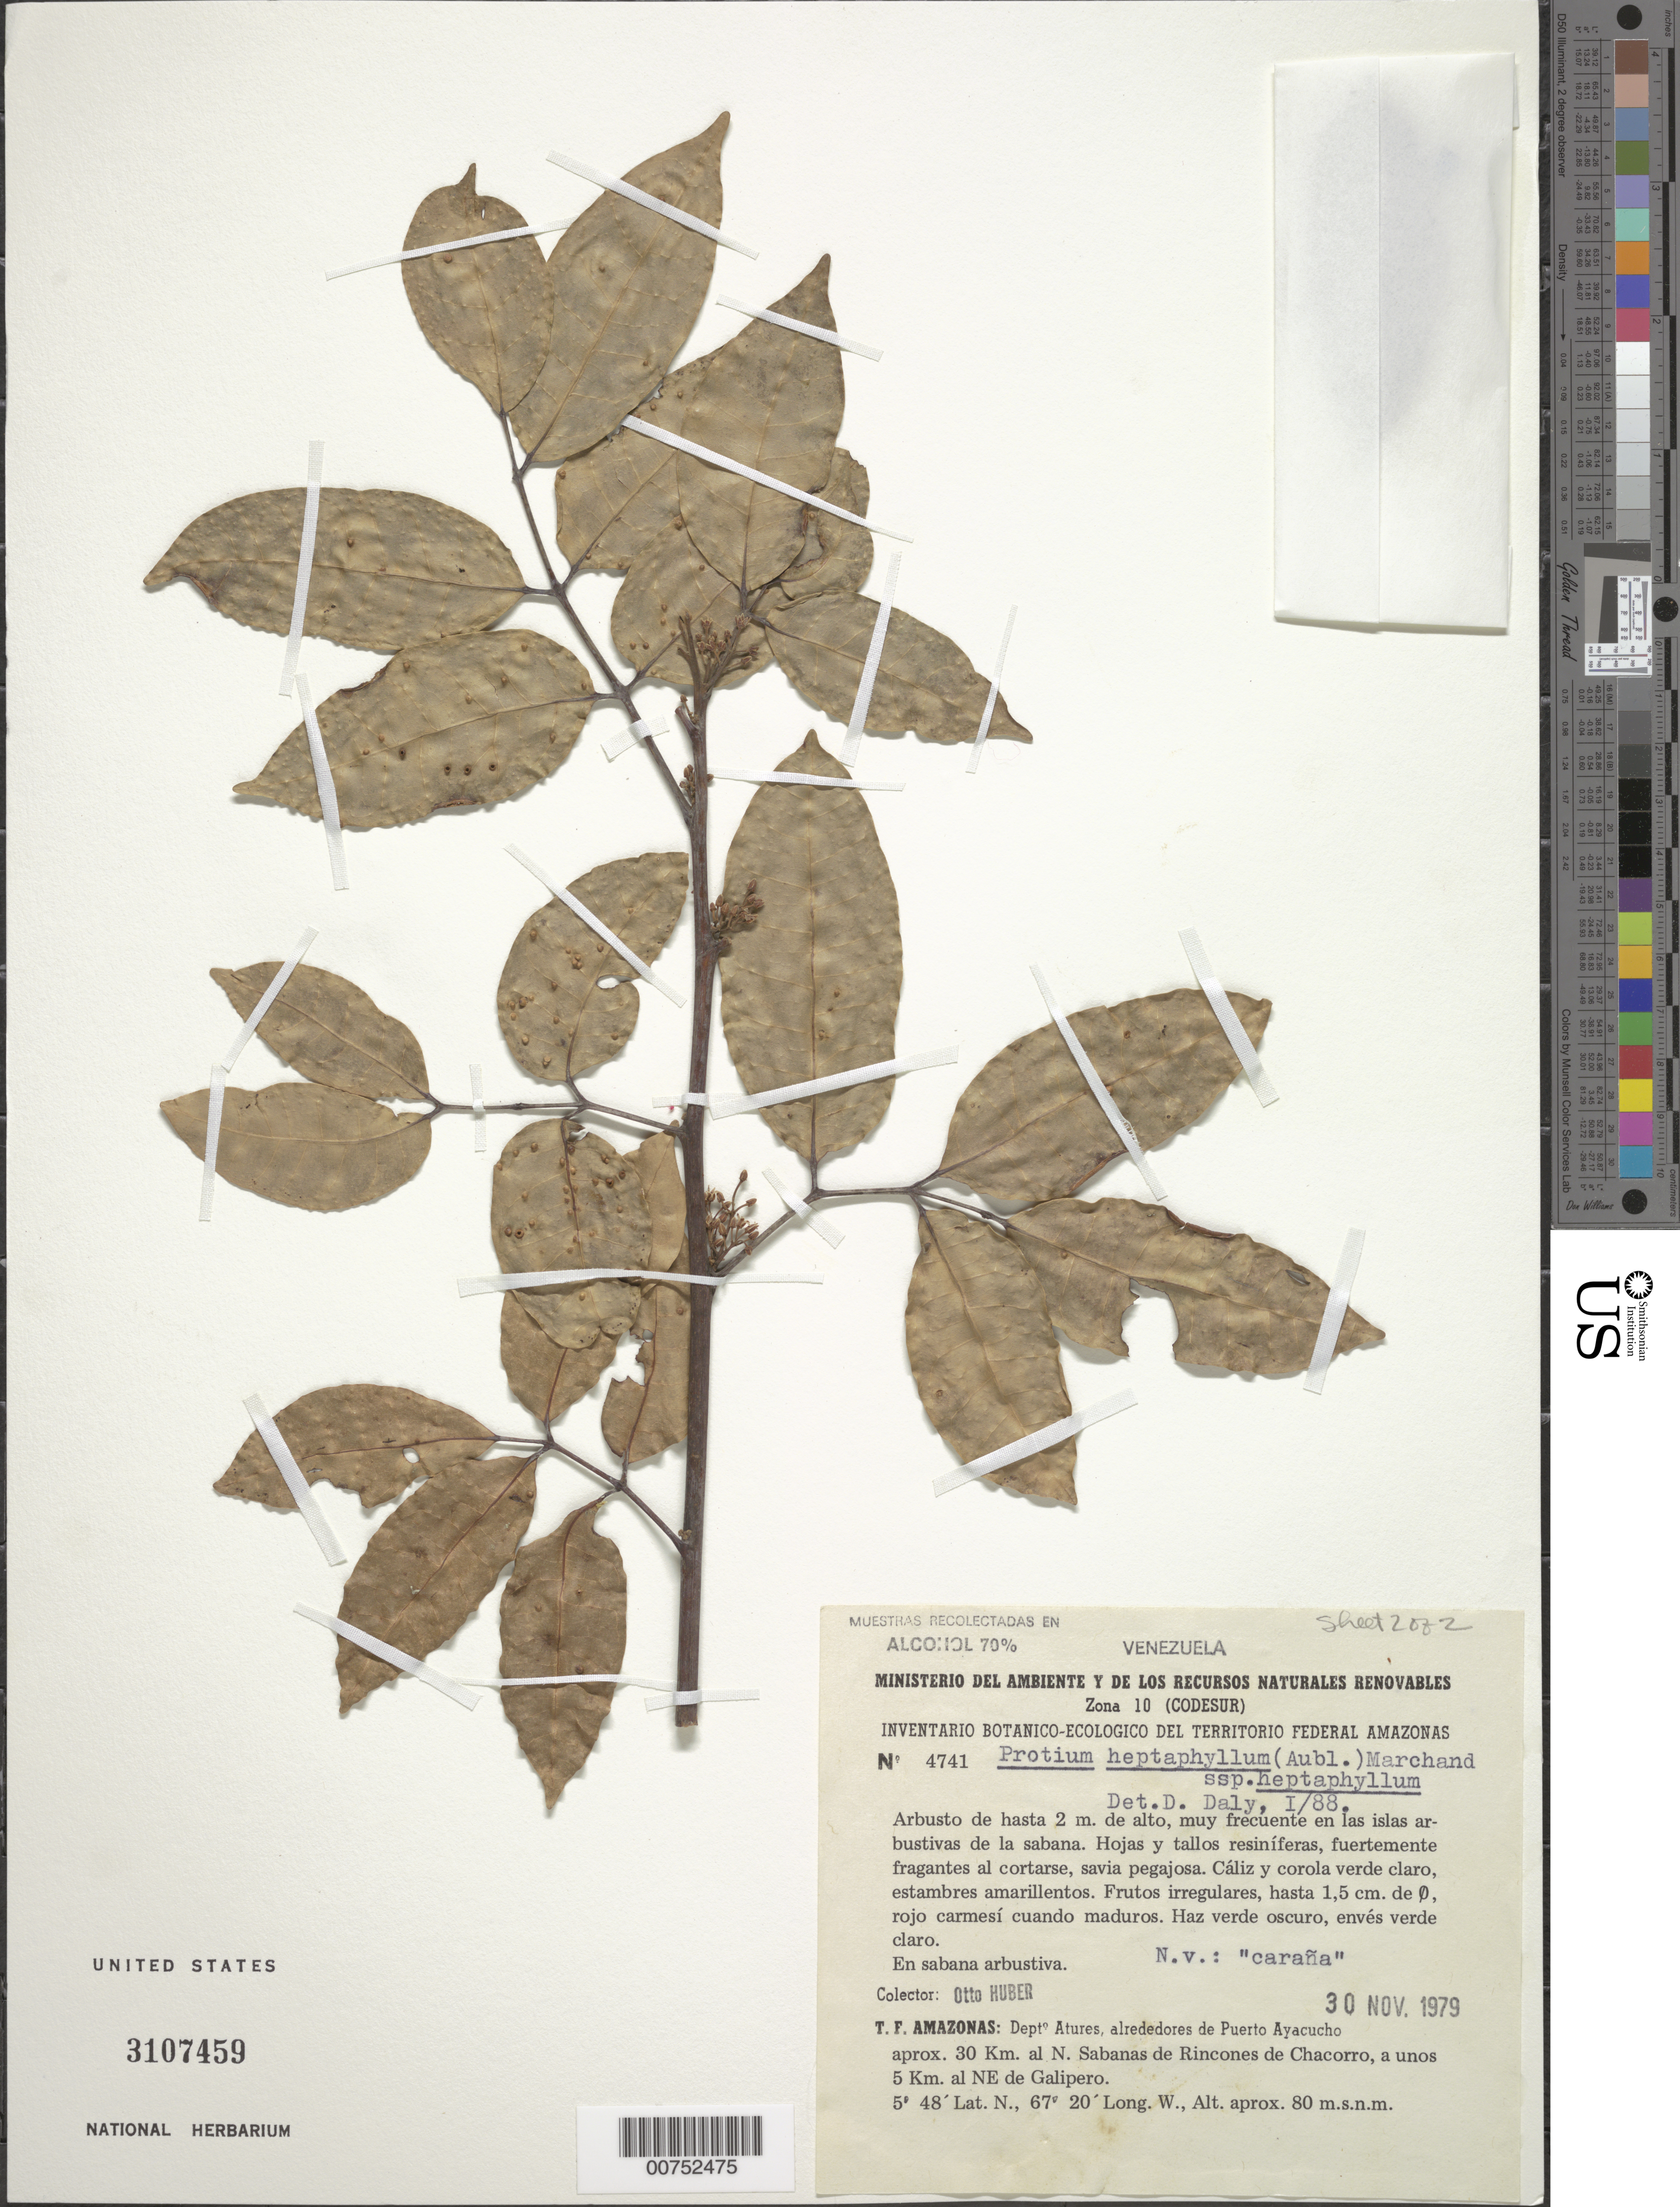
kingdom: Plantae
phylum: Tracheophyta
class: Magnoliopsida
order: Sapindales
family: Burseraceae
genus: Protium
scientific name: Protium heptaphyllum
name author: (Aubl.) Marchand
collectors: O. Huber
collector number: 4741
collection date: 1979-11-30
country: Venezuela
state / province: Amazonas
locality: T. F. Amazonas: Deptº Atures, alrededores de Puerto Ayacucho aprox. 30 Km. al N. Sabanas de Rincones de Chacorro, a unos 5 Km. al NE de Galipero.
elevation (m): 80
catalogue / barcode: US 3107459